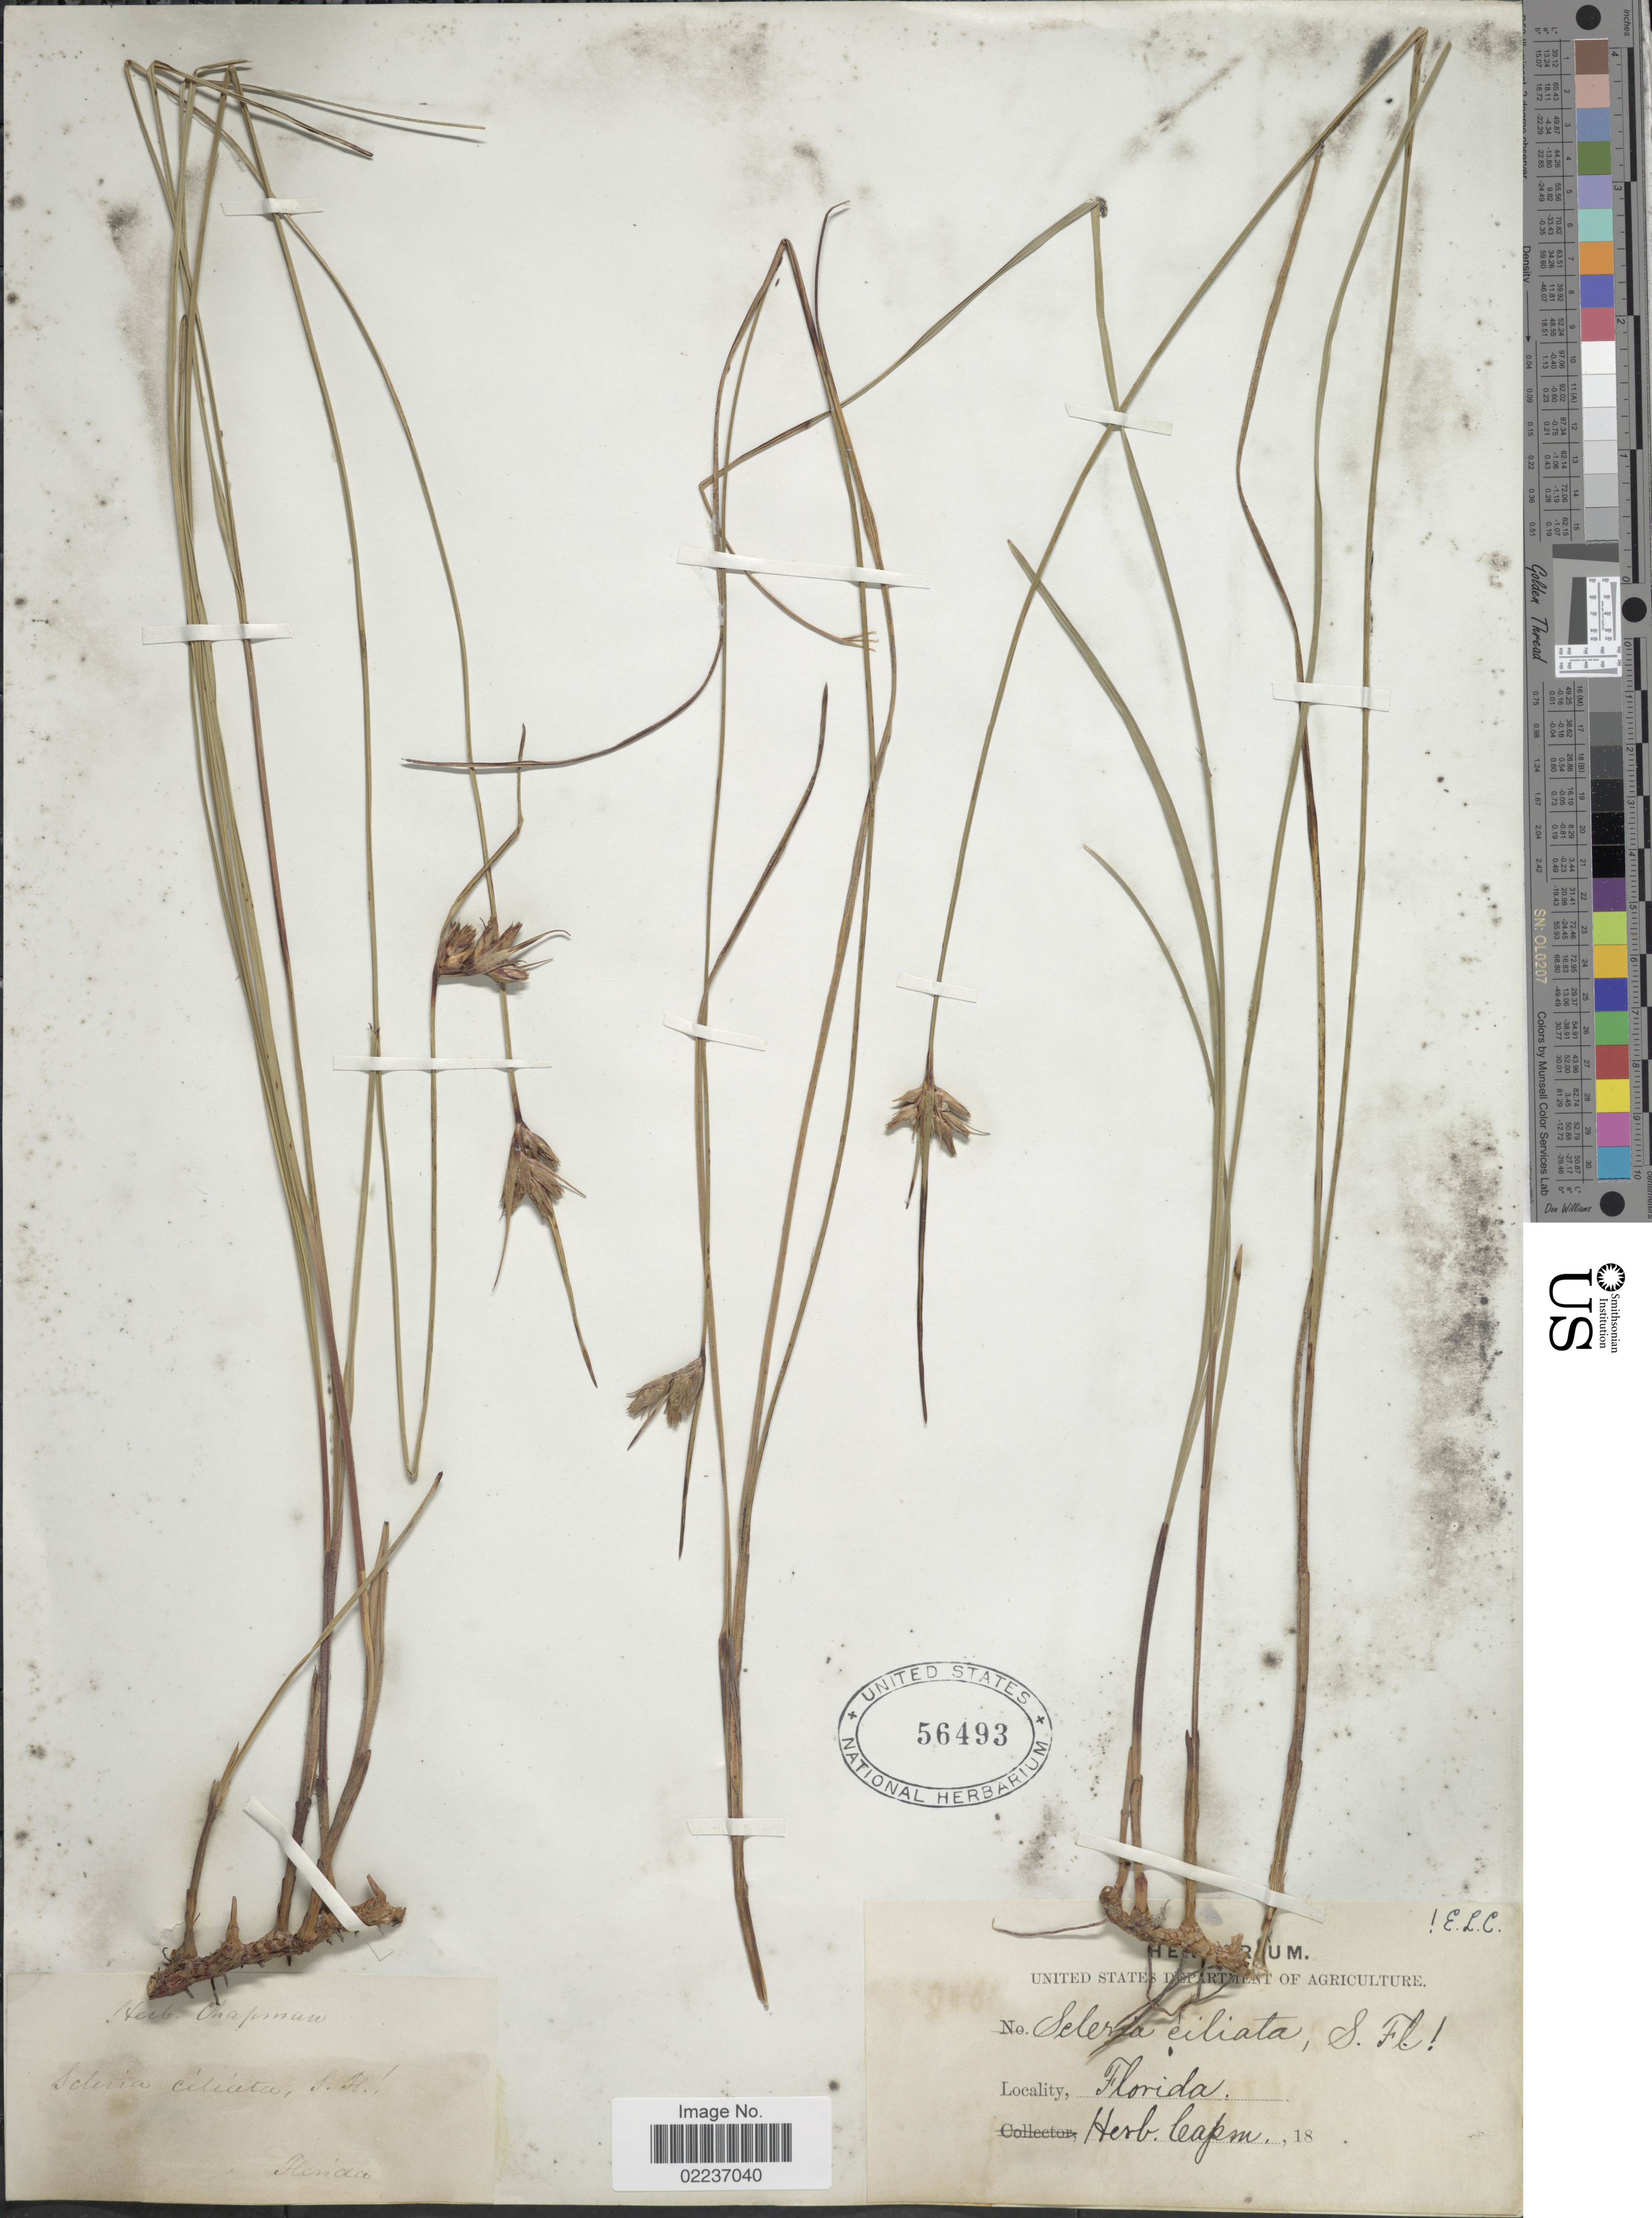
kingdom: Plantae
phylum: Tracheophyta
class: Liliopsida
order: Poales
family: Cyperaceae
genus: Scleria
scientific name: Scleria ciliata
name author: Michx.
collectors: ex herb. Chapman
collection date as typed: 18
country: United States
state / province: Florida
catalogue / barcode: US 56493